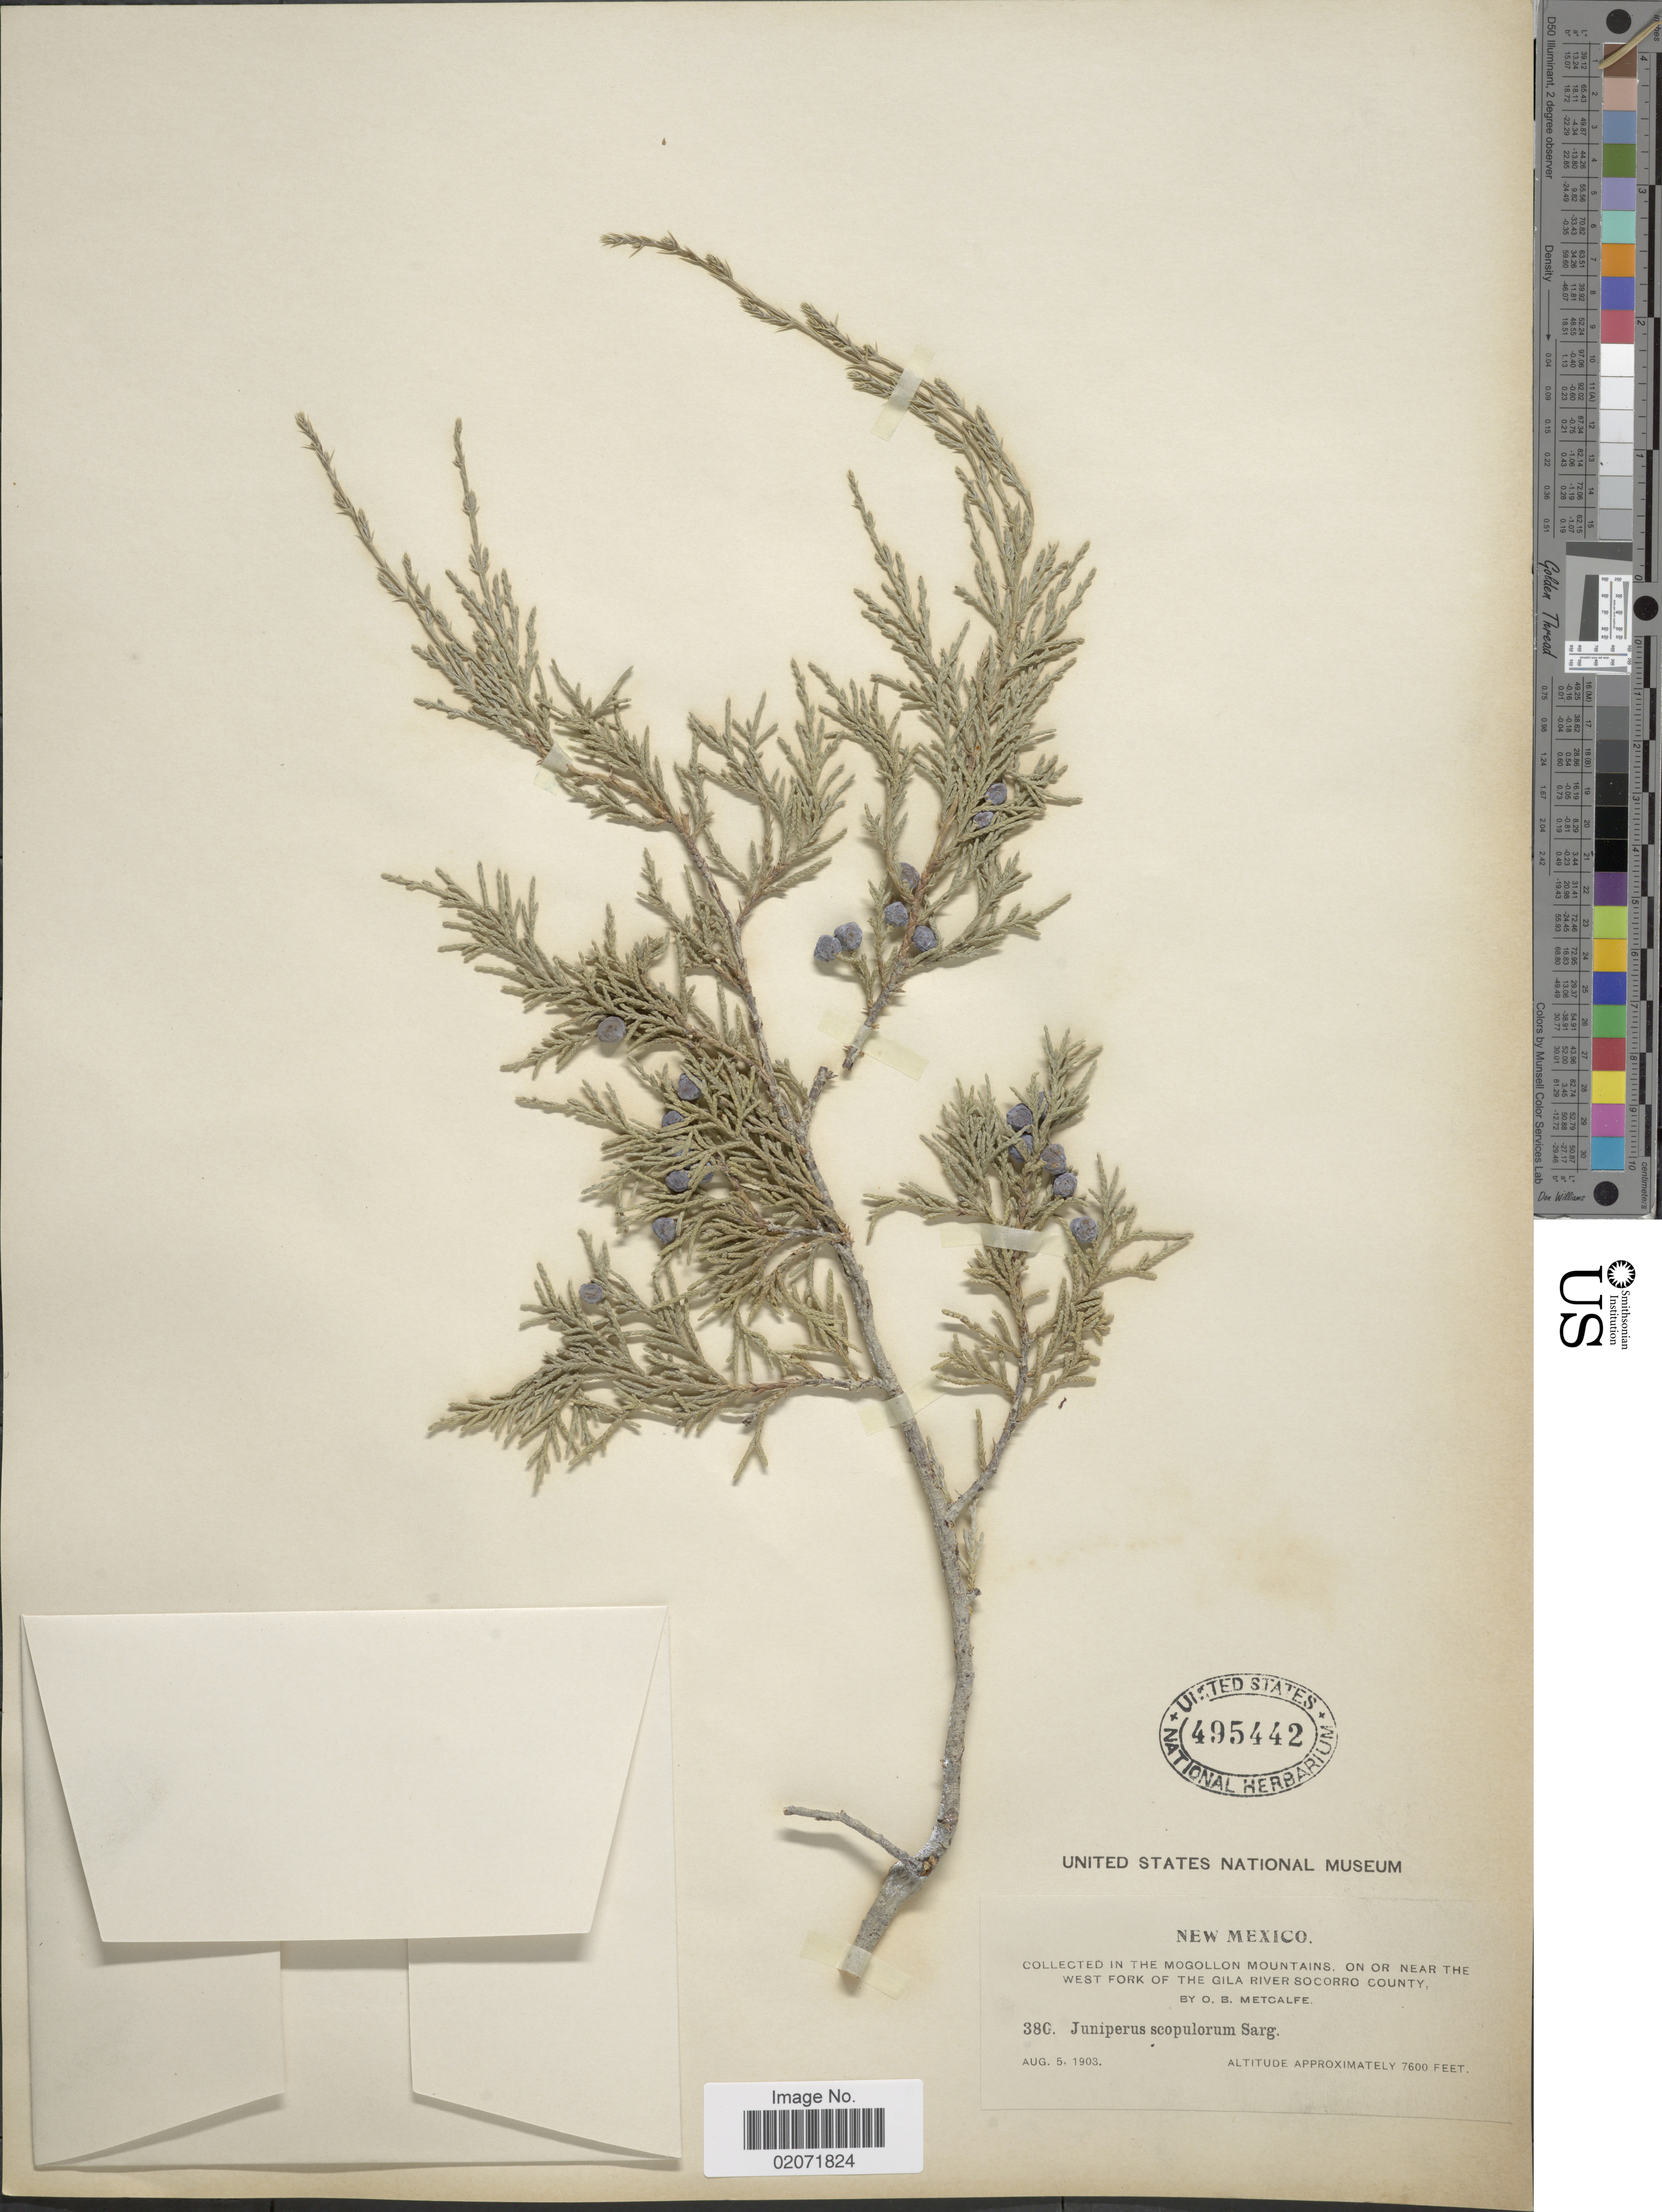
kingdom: Plantae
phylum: Tracheophyta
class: Pinopsida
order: Pinales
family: Cupressaceae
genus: Juniperus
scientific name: Juniperus scopulorum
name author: Sarg.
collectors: O. B. Metcalfe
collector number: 380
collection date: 1903-08-05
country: United States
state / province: New Mexico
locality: In the Mogollon Mountains, on or near the West Fork of the Gila River Socorro County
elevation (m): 2316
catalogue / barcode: US 495442